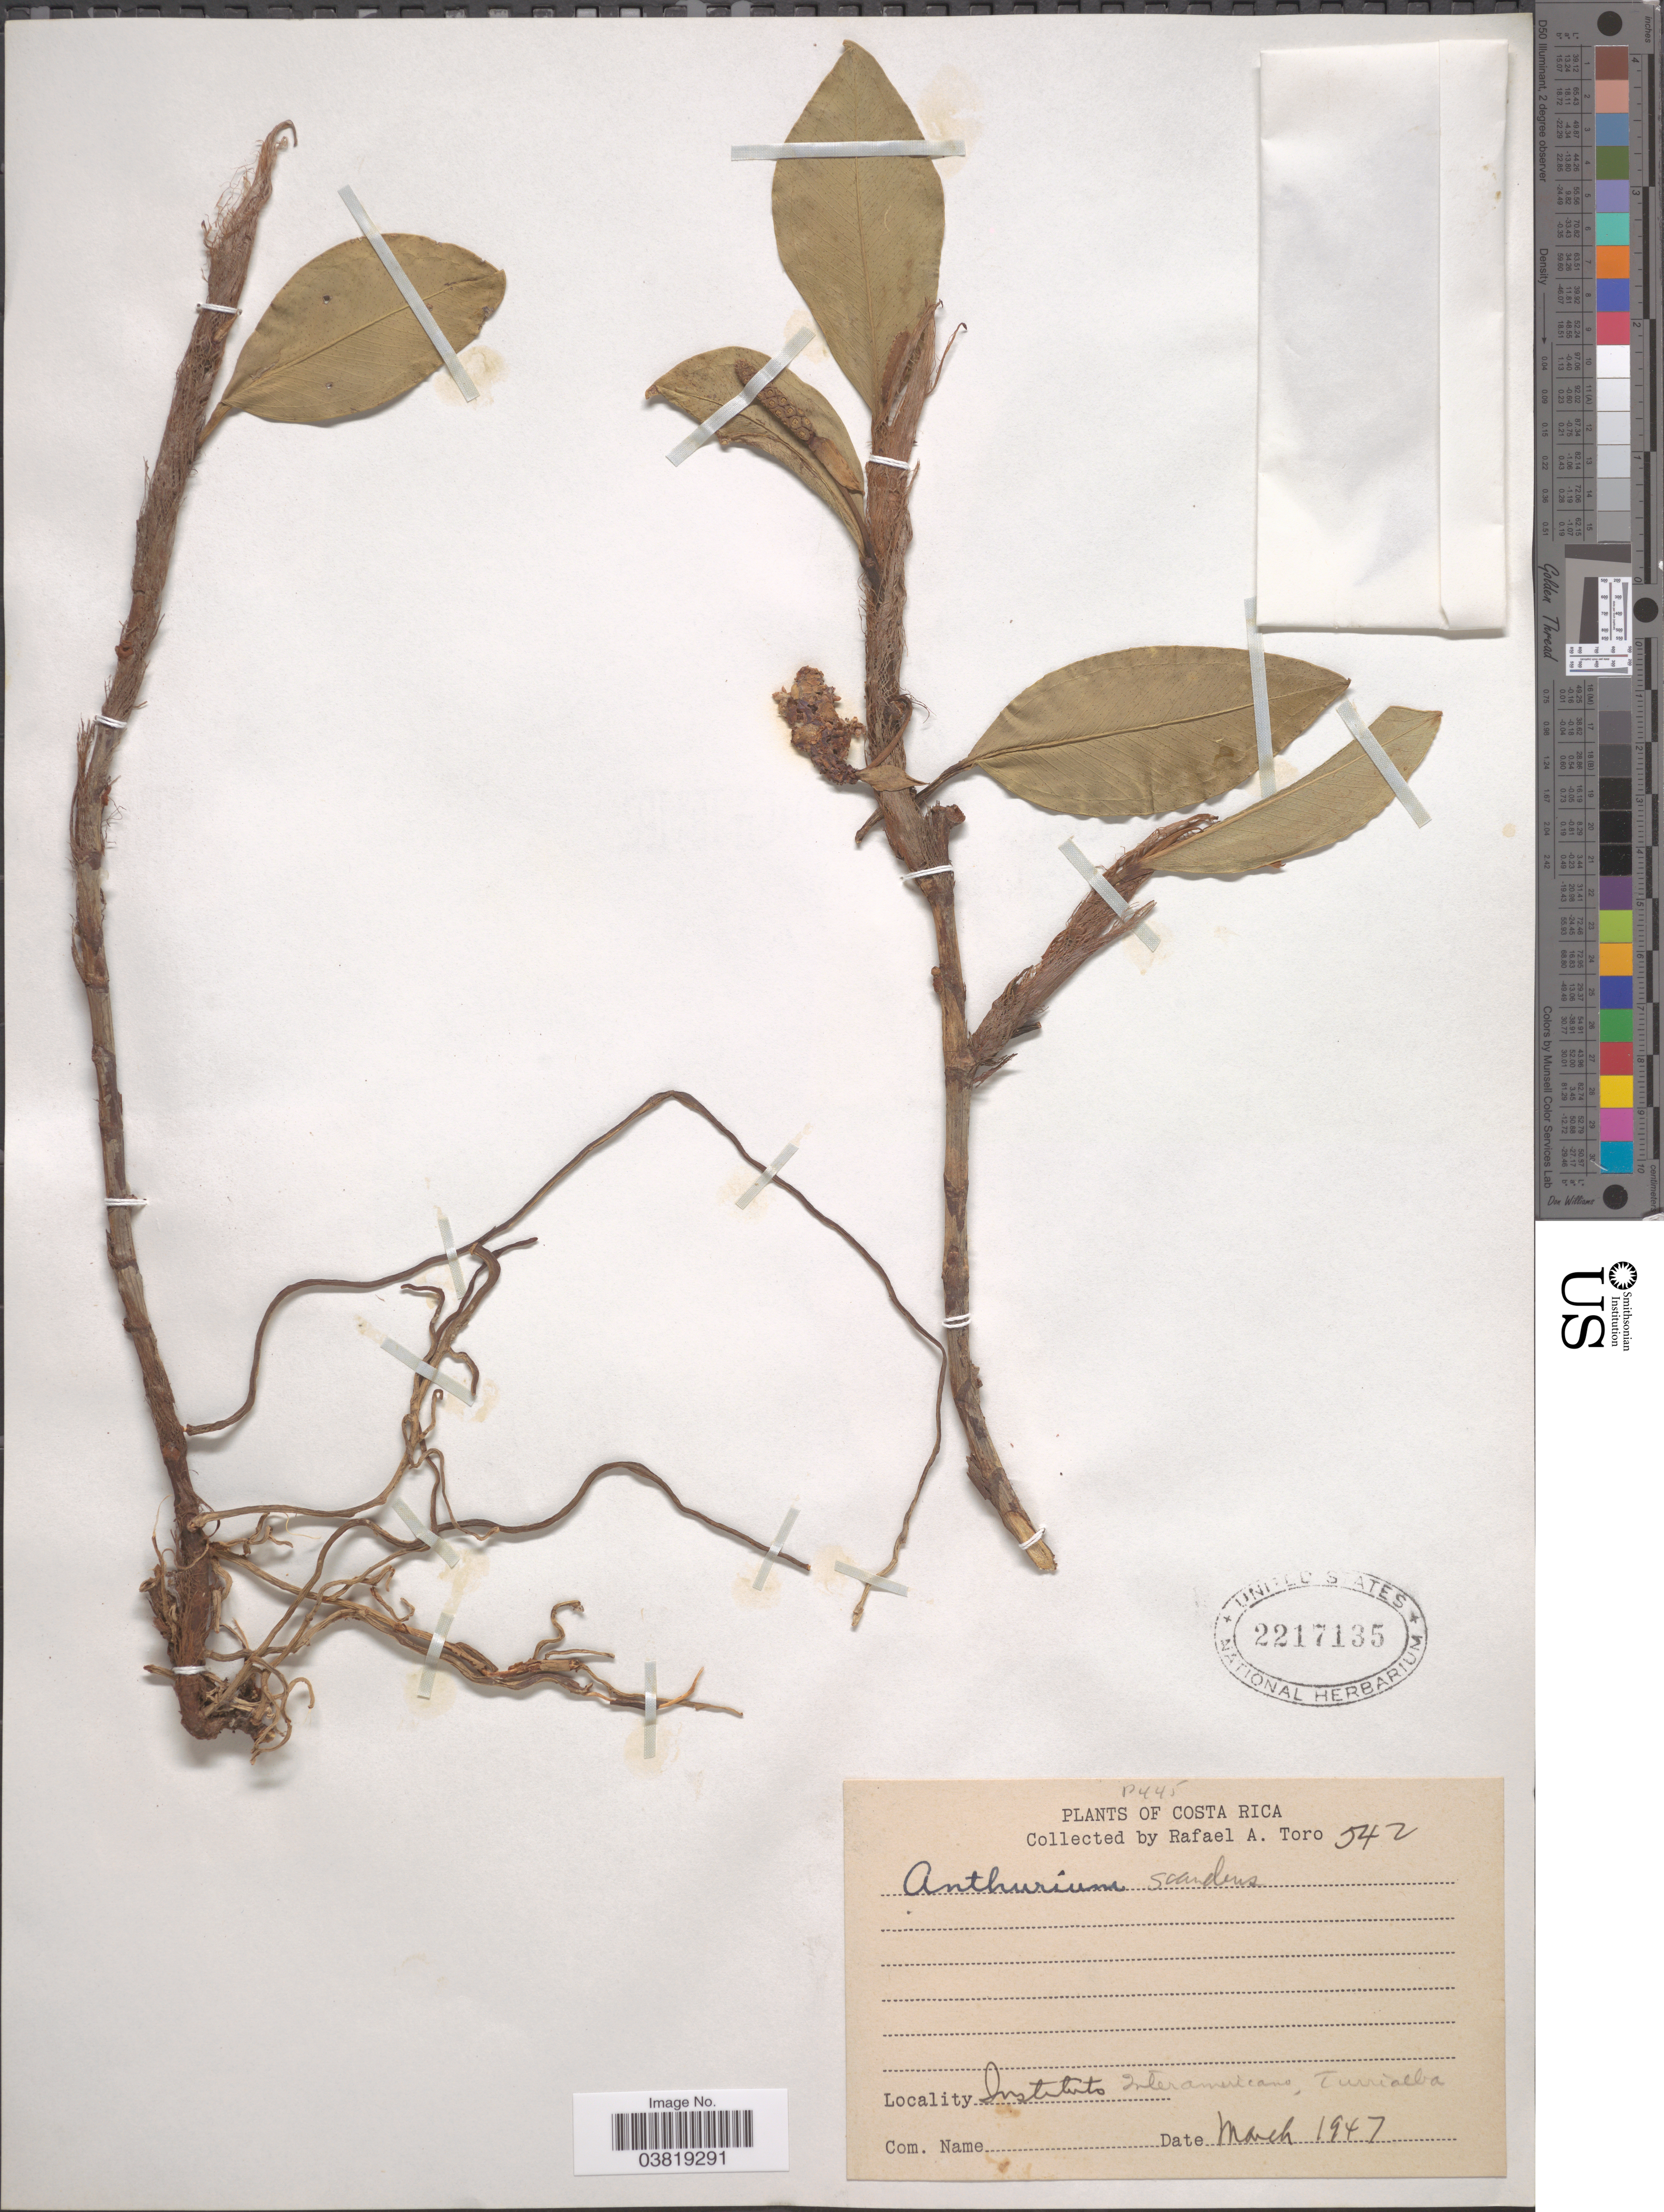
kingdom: Plantae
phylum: Tracheophyta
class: Liliopsida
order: Alismatales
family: Araceae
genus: Anthurium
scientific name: Anthurium scandens var. scandens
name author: (Aubl.) Engl.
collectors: R. A. Toro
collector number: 542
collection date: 1947-03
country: Costa Rica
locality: Instituto Interamericano, Turrialba.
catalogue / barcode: US 2217135